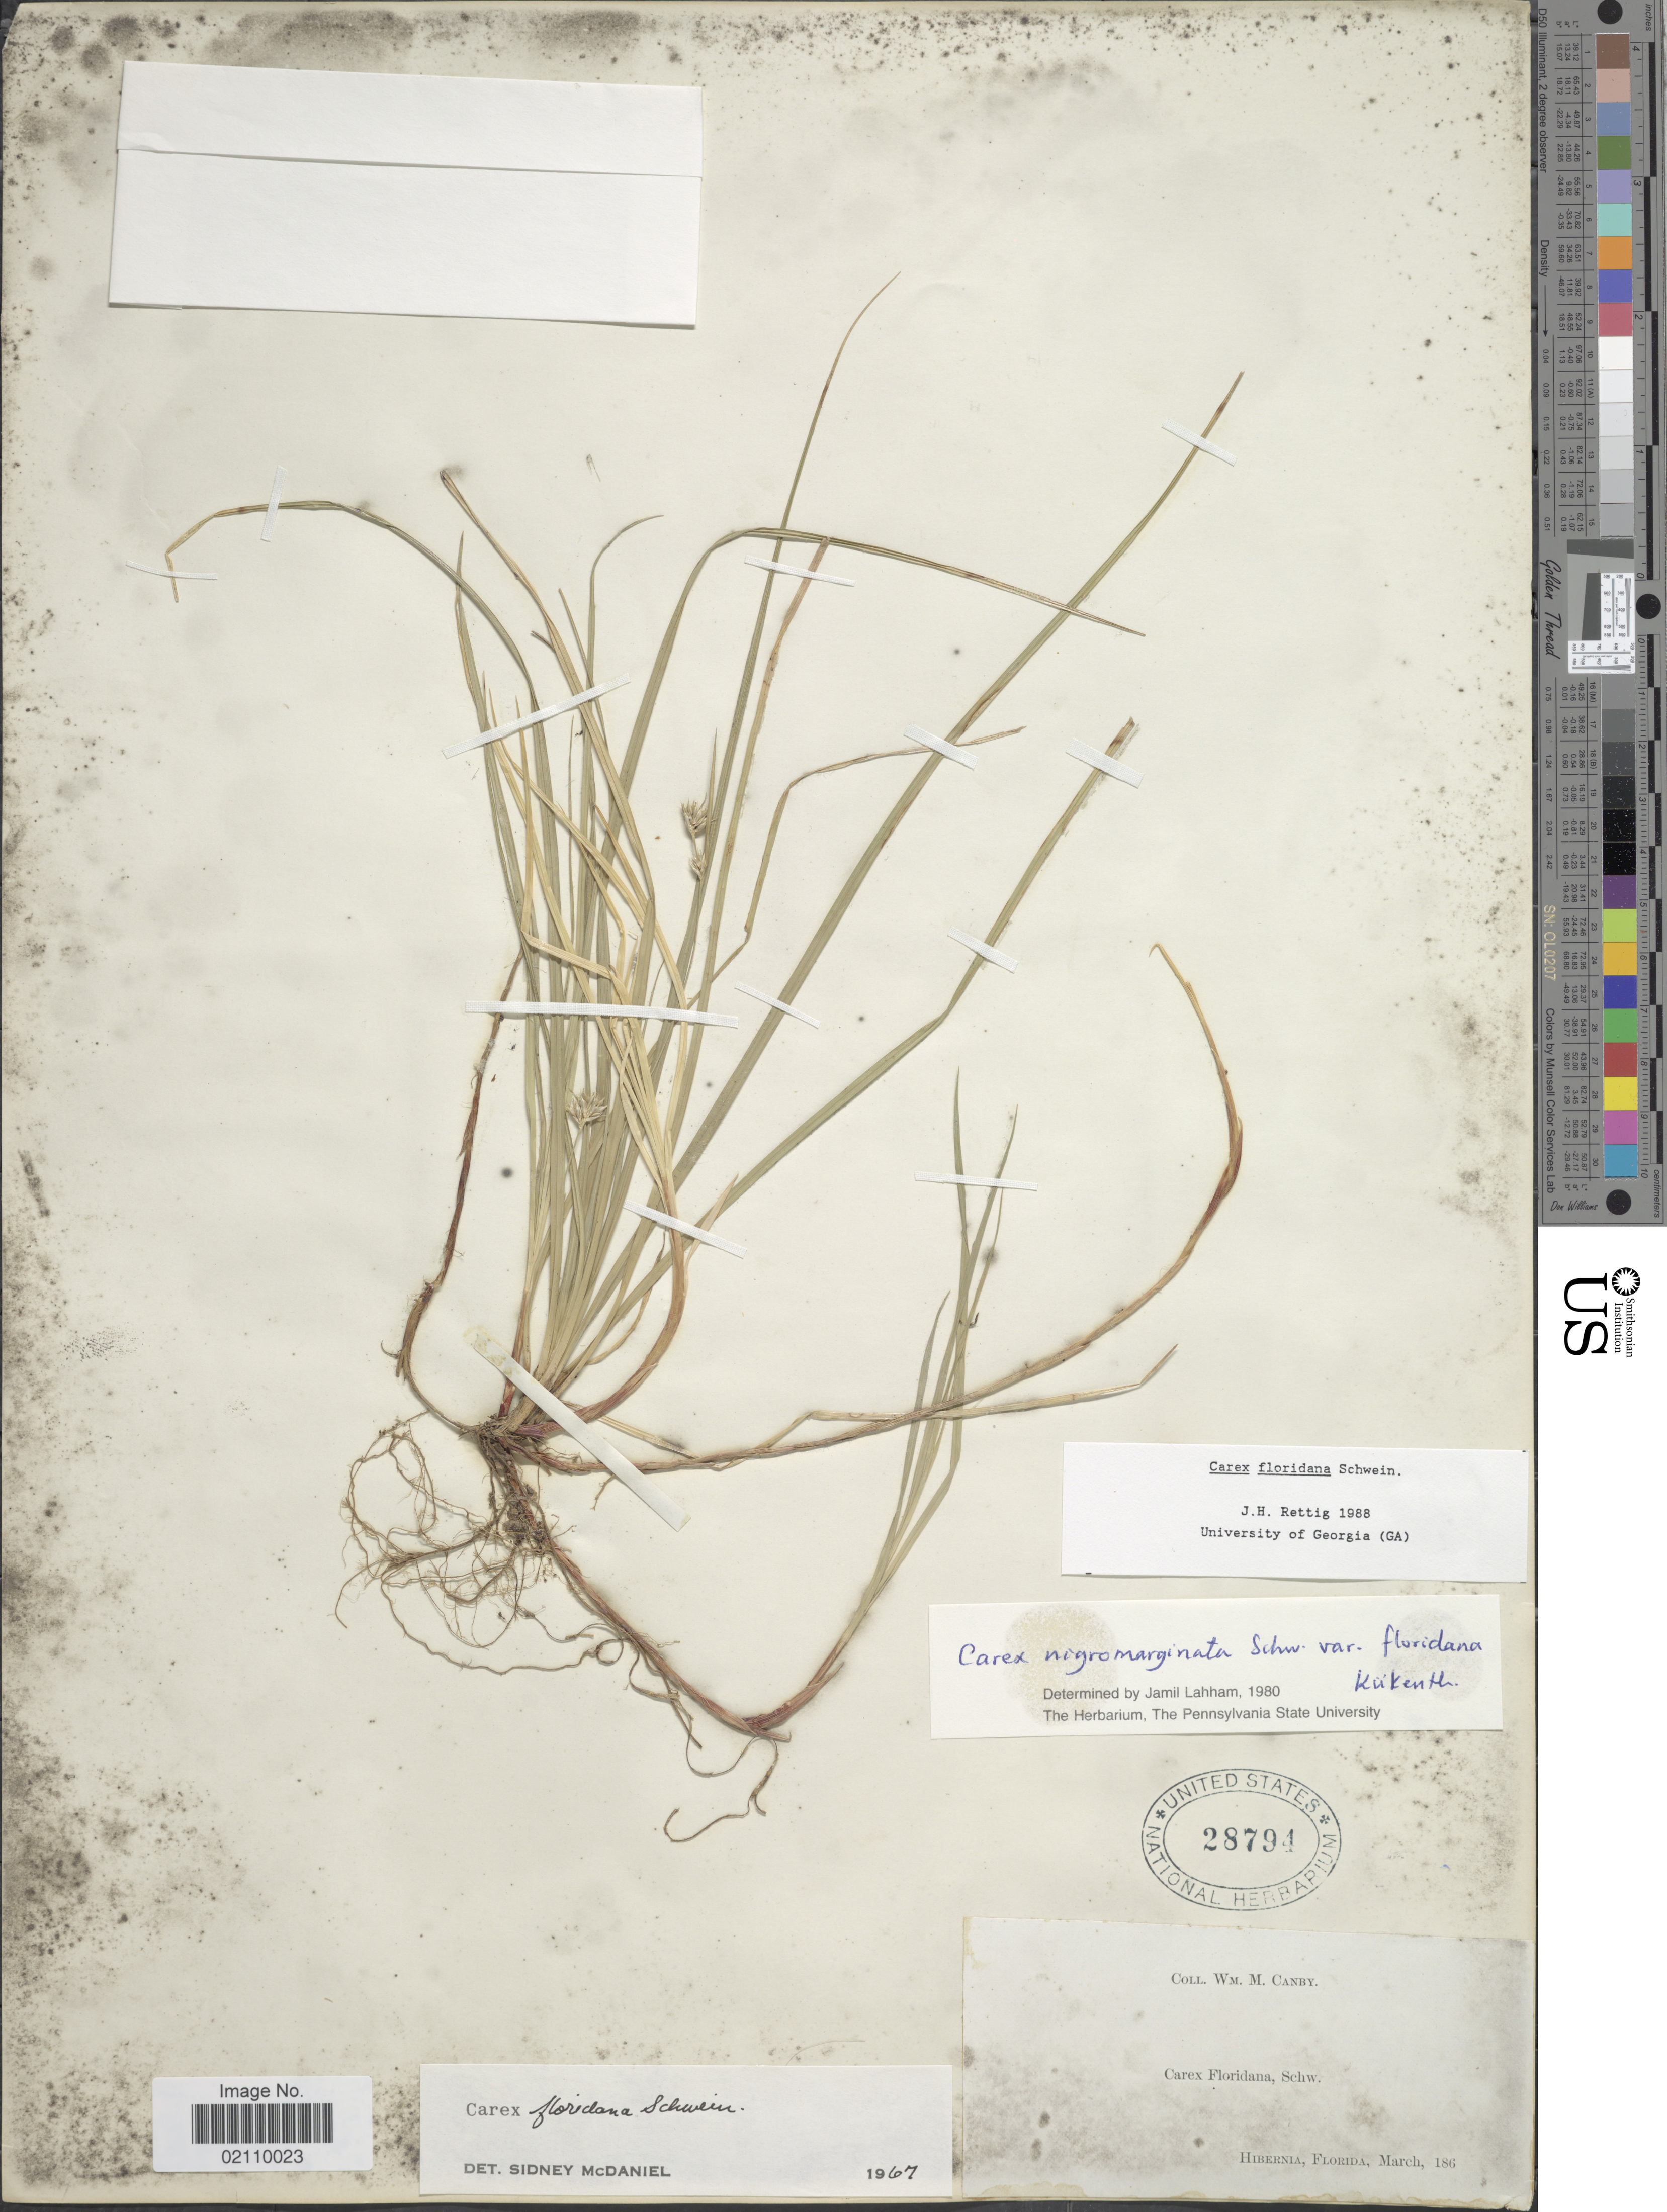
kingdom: Plantae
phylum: Tracheophyta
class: Liliopsida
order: Poales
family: Cyperaceae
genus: Carex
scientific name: Carex floridana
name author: Schwein.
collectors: W. M. Canby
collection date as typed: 186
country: United States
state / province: Florida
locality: Hibernia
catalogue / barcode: US 28794